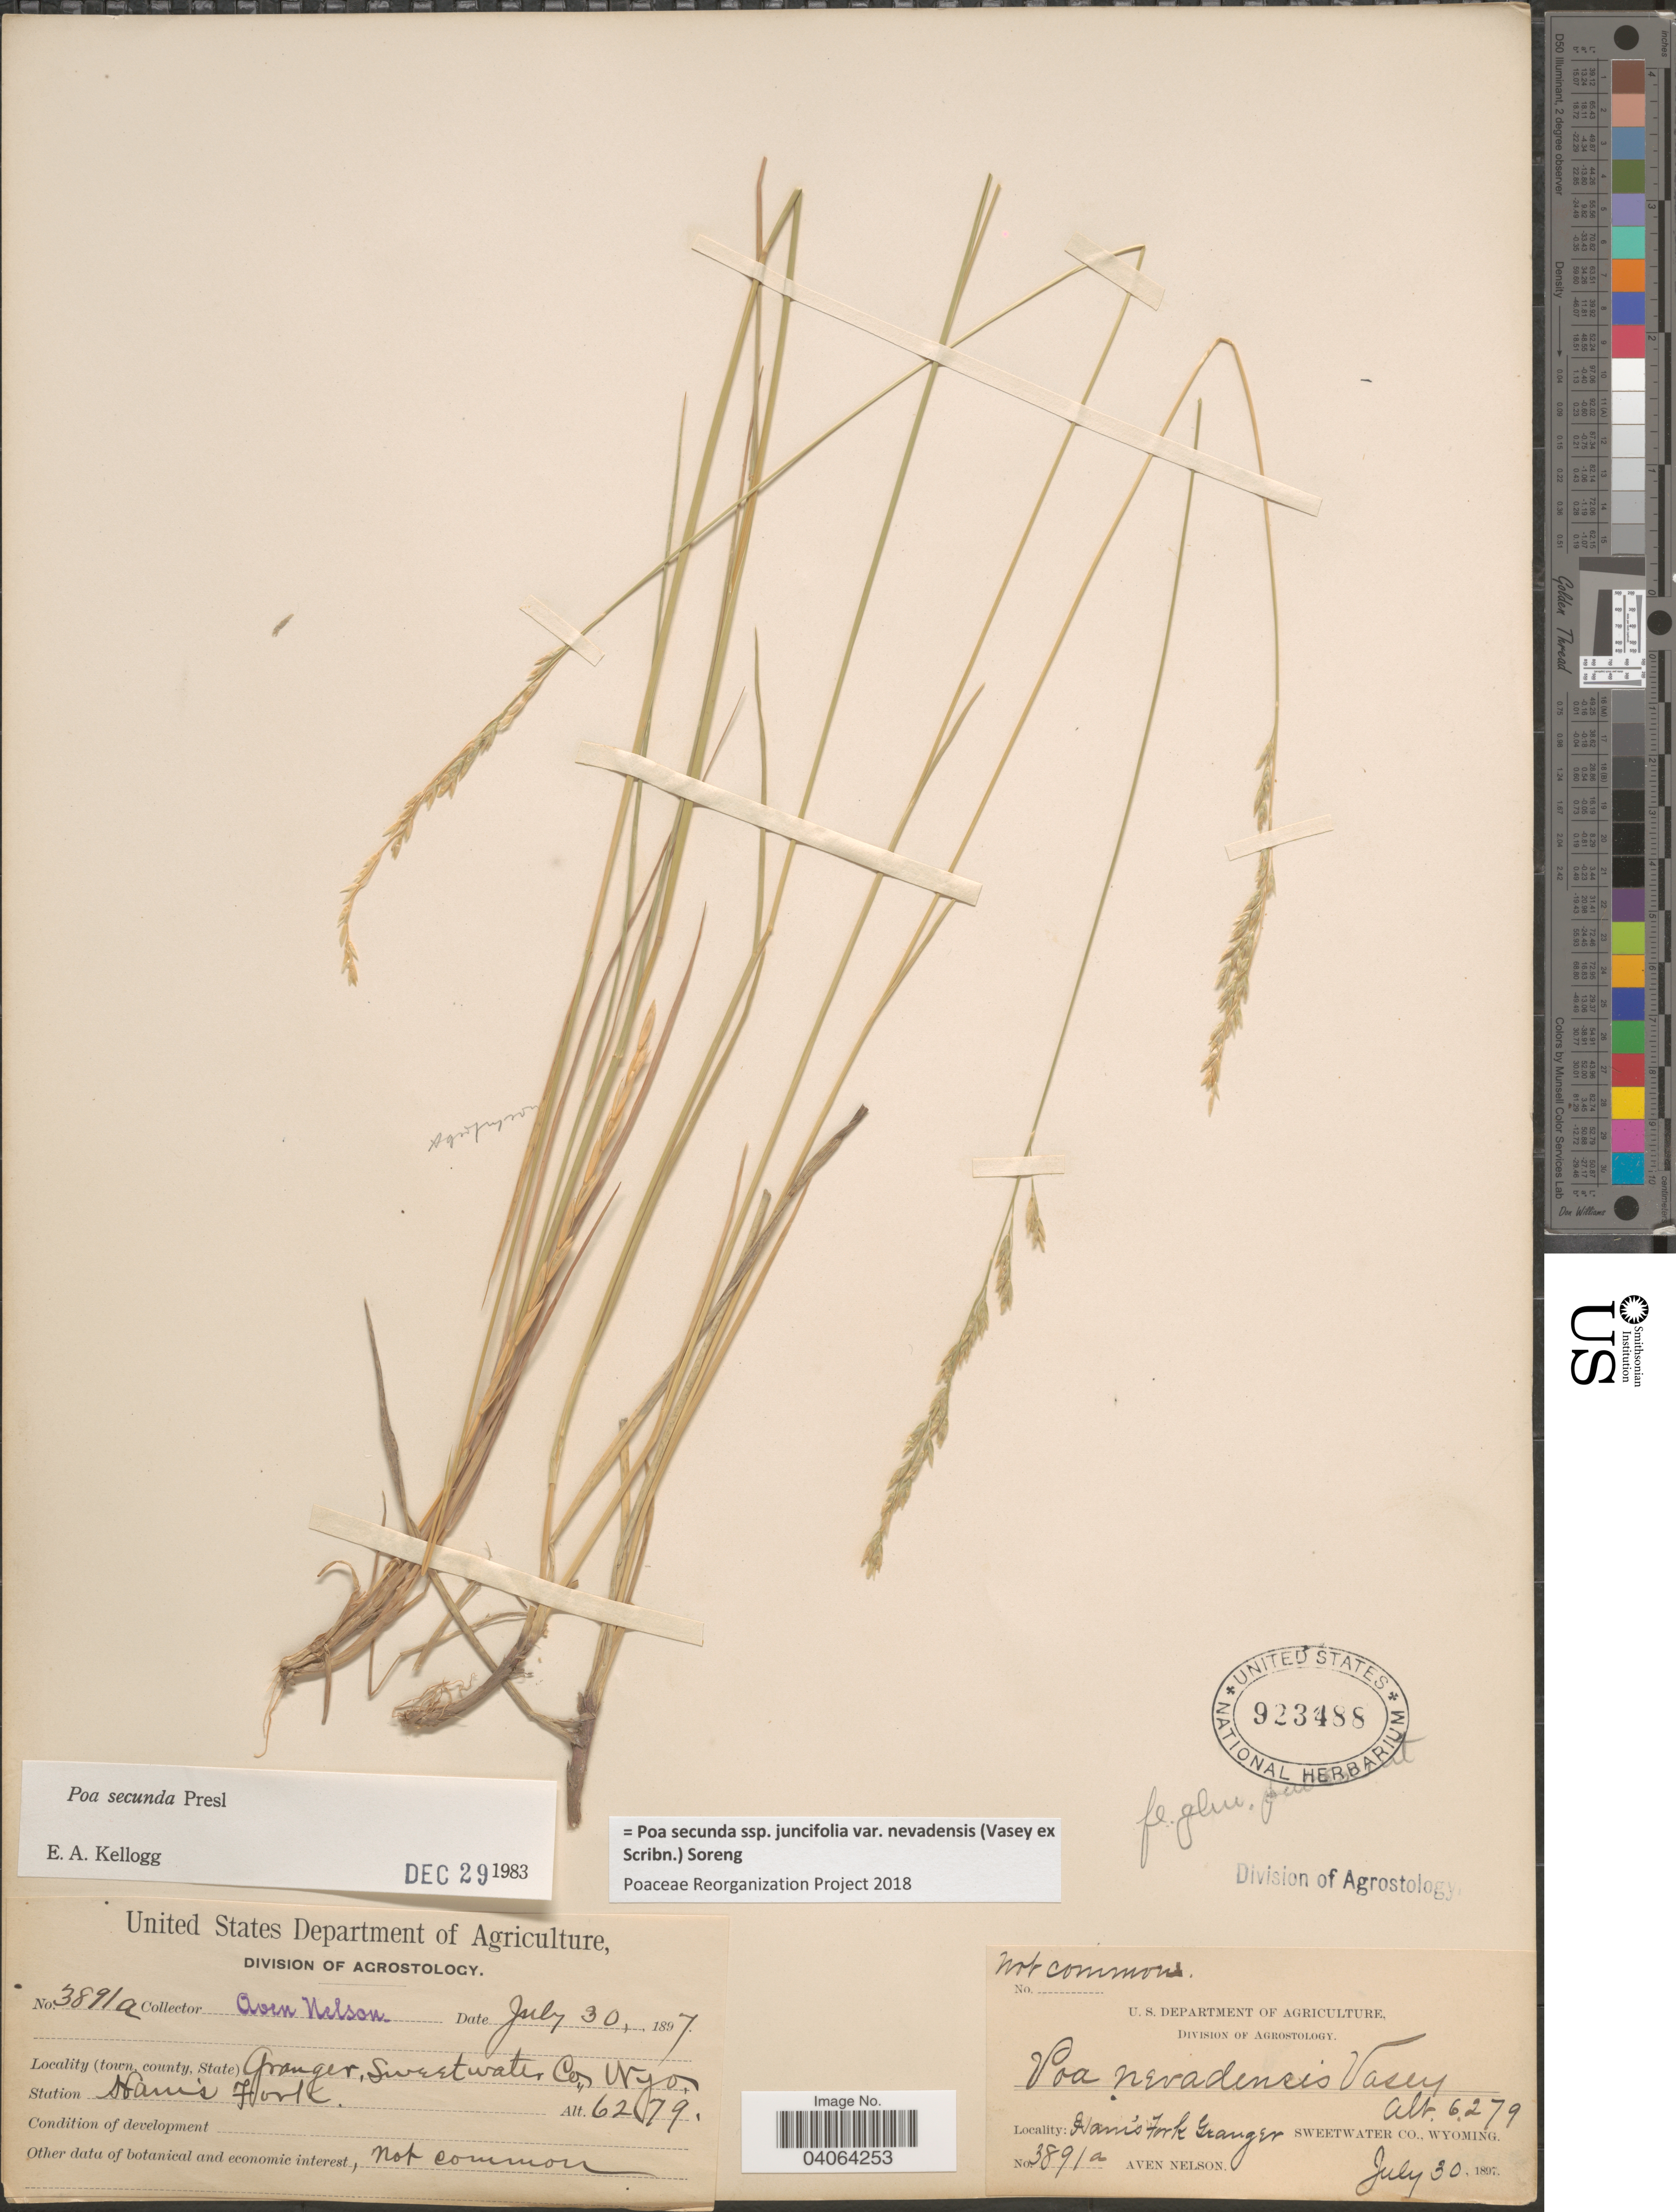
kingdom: Plantae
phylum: Tracheophyta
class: Liliopsida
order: Poales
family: Poaceae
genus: Poa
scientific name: Poa secunda subsp. juncifolia var. nevadensis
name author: (Vasey ex Scribn.) Soreng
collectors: A. Nelson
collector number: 3891a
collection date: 1897-07-30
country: United States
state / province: Wyoming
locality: Granger, Sweetwater Co. Station Ham's Fork.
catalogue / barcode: US 923488